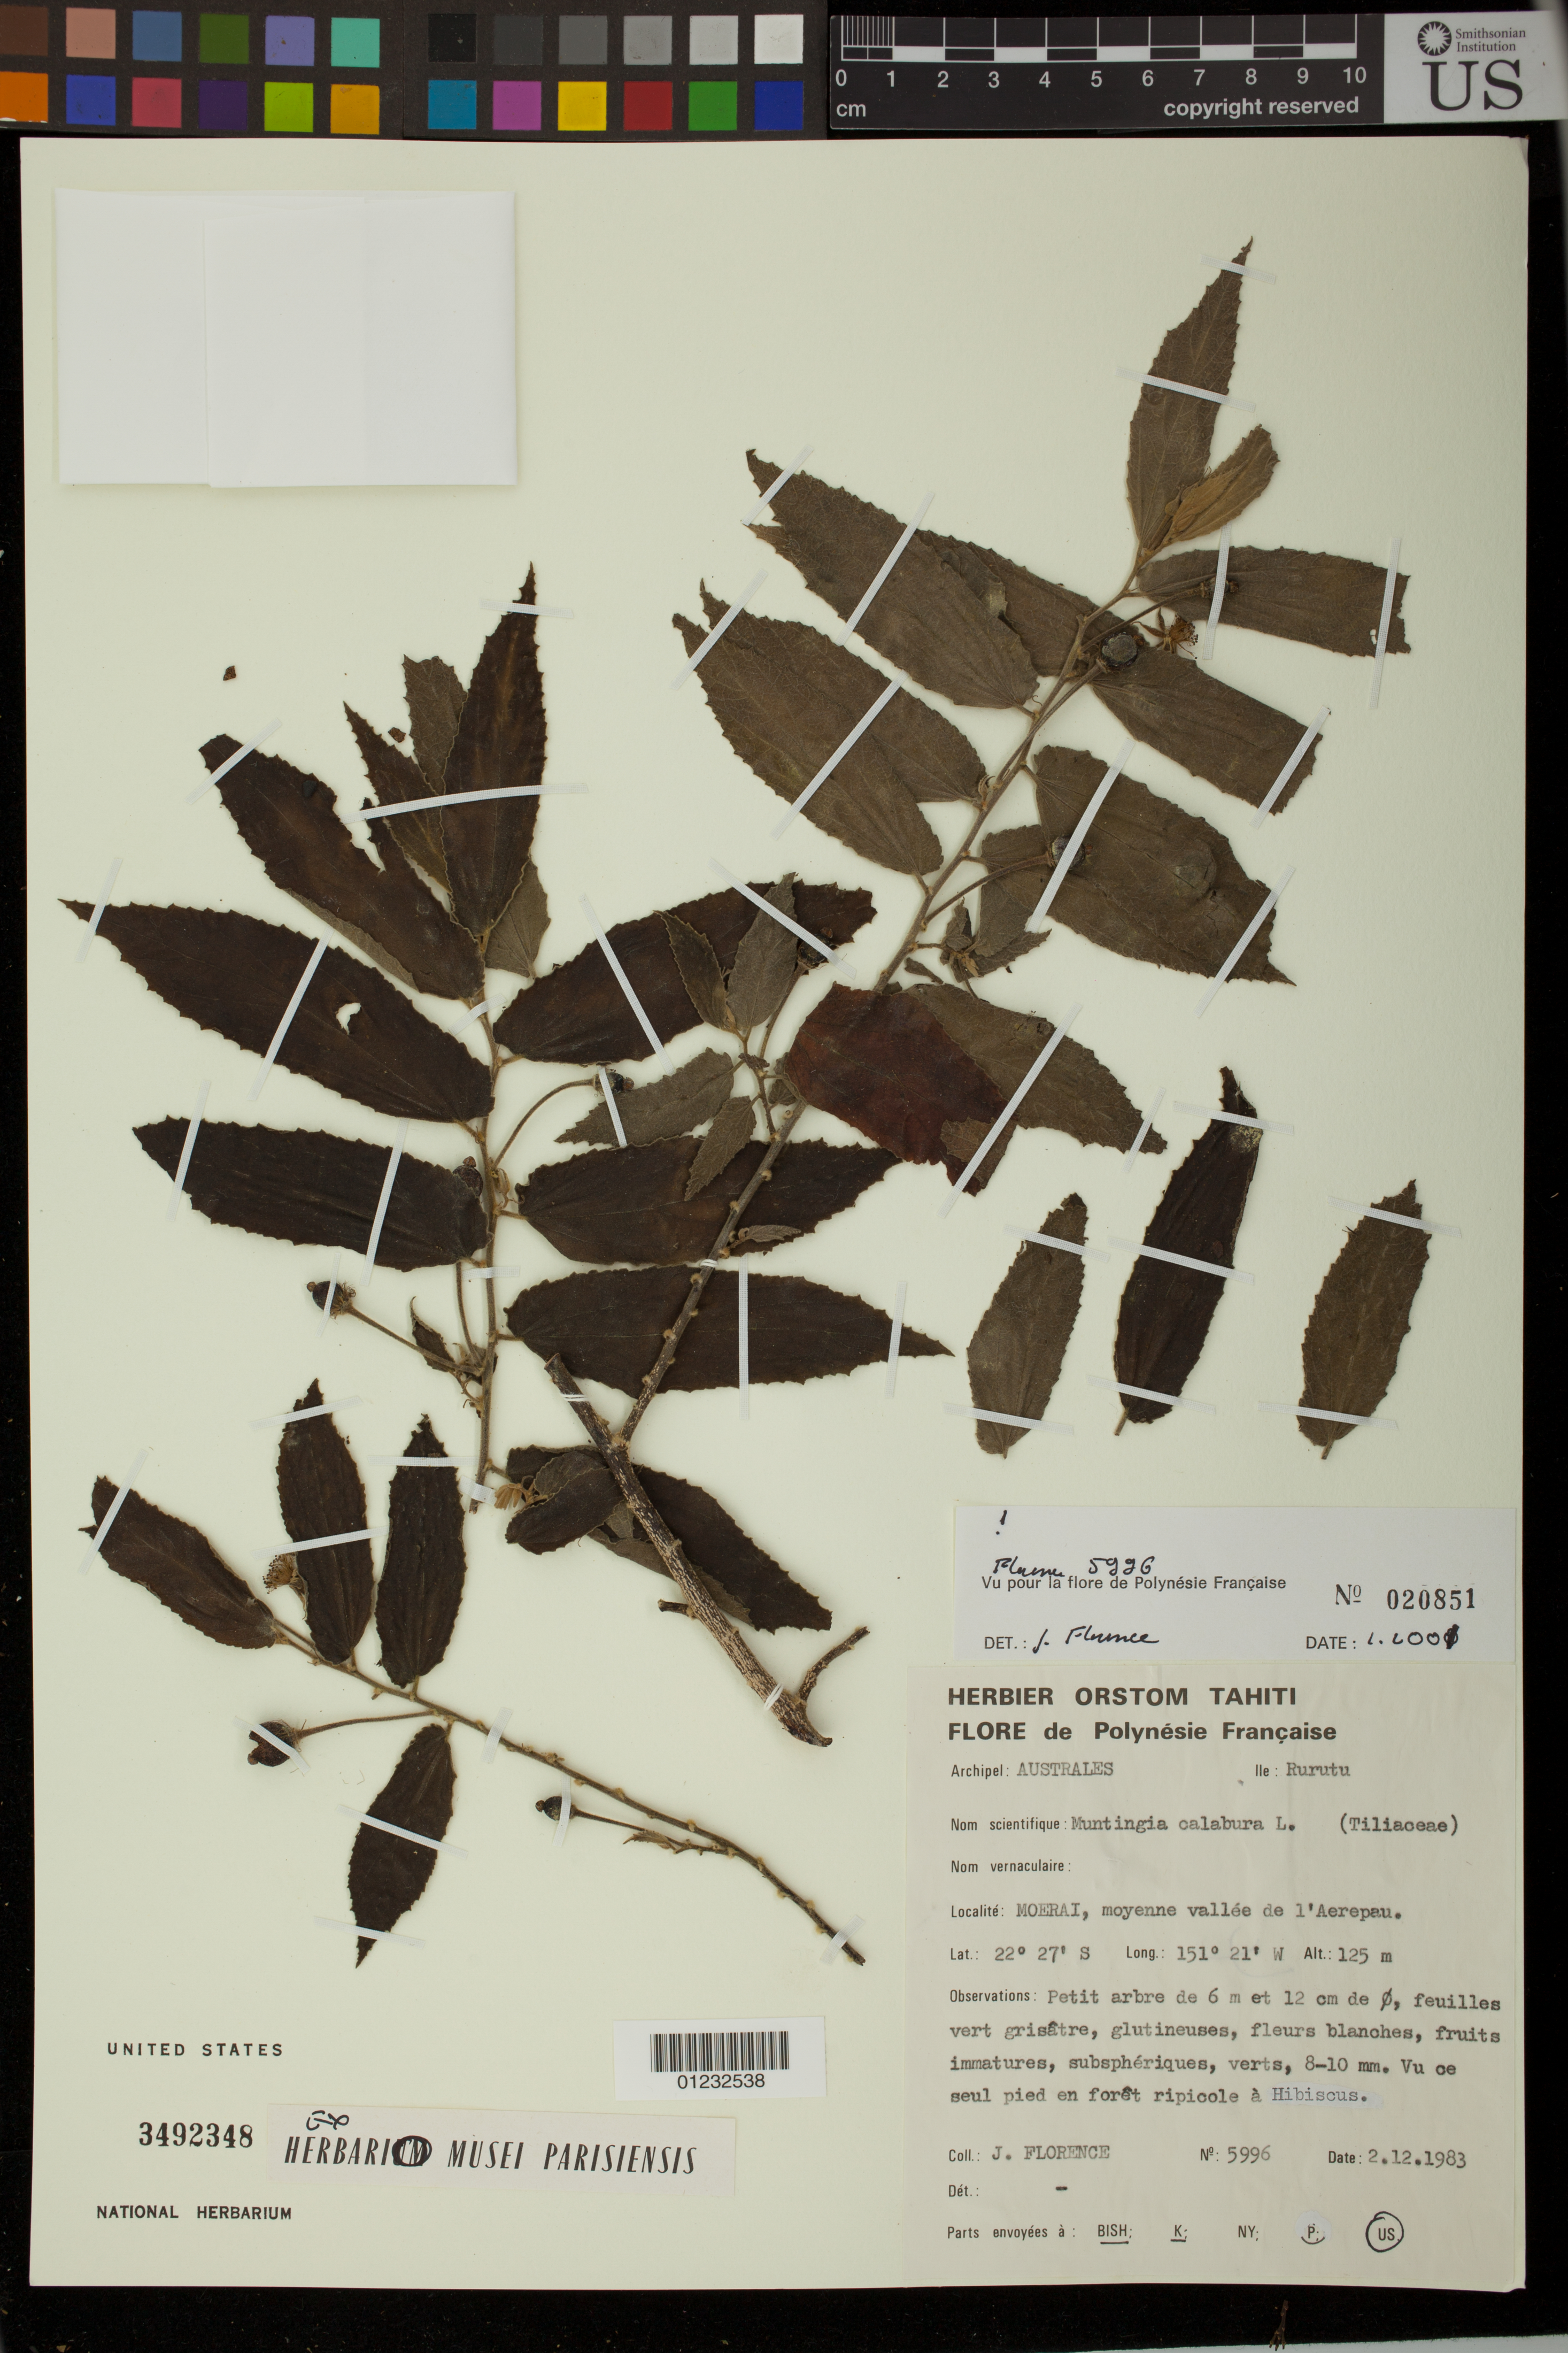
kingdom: Plantae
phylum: Tracheophyta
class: Magnoliopsida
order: Malvales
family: Muntingiaceae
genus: Muntingia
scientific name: Muntingia calabura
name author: L.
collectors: J. Florence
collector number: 5996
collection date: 1983-12-02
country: French Polynesia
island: Rurutu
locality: Moerai, Moyenne vallèe de l'Aerepau.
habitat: Forèt ripicole à Hibiscus.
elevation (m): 125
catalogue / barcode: US 3492348